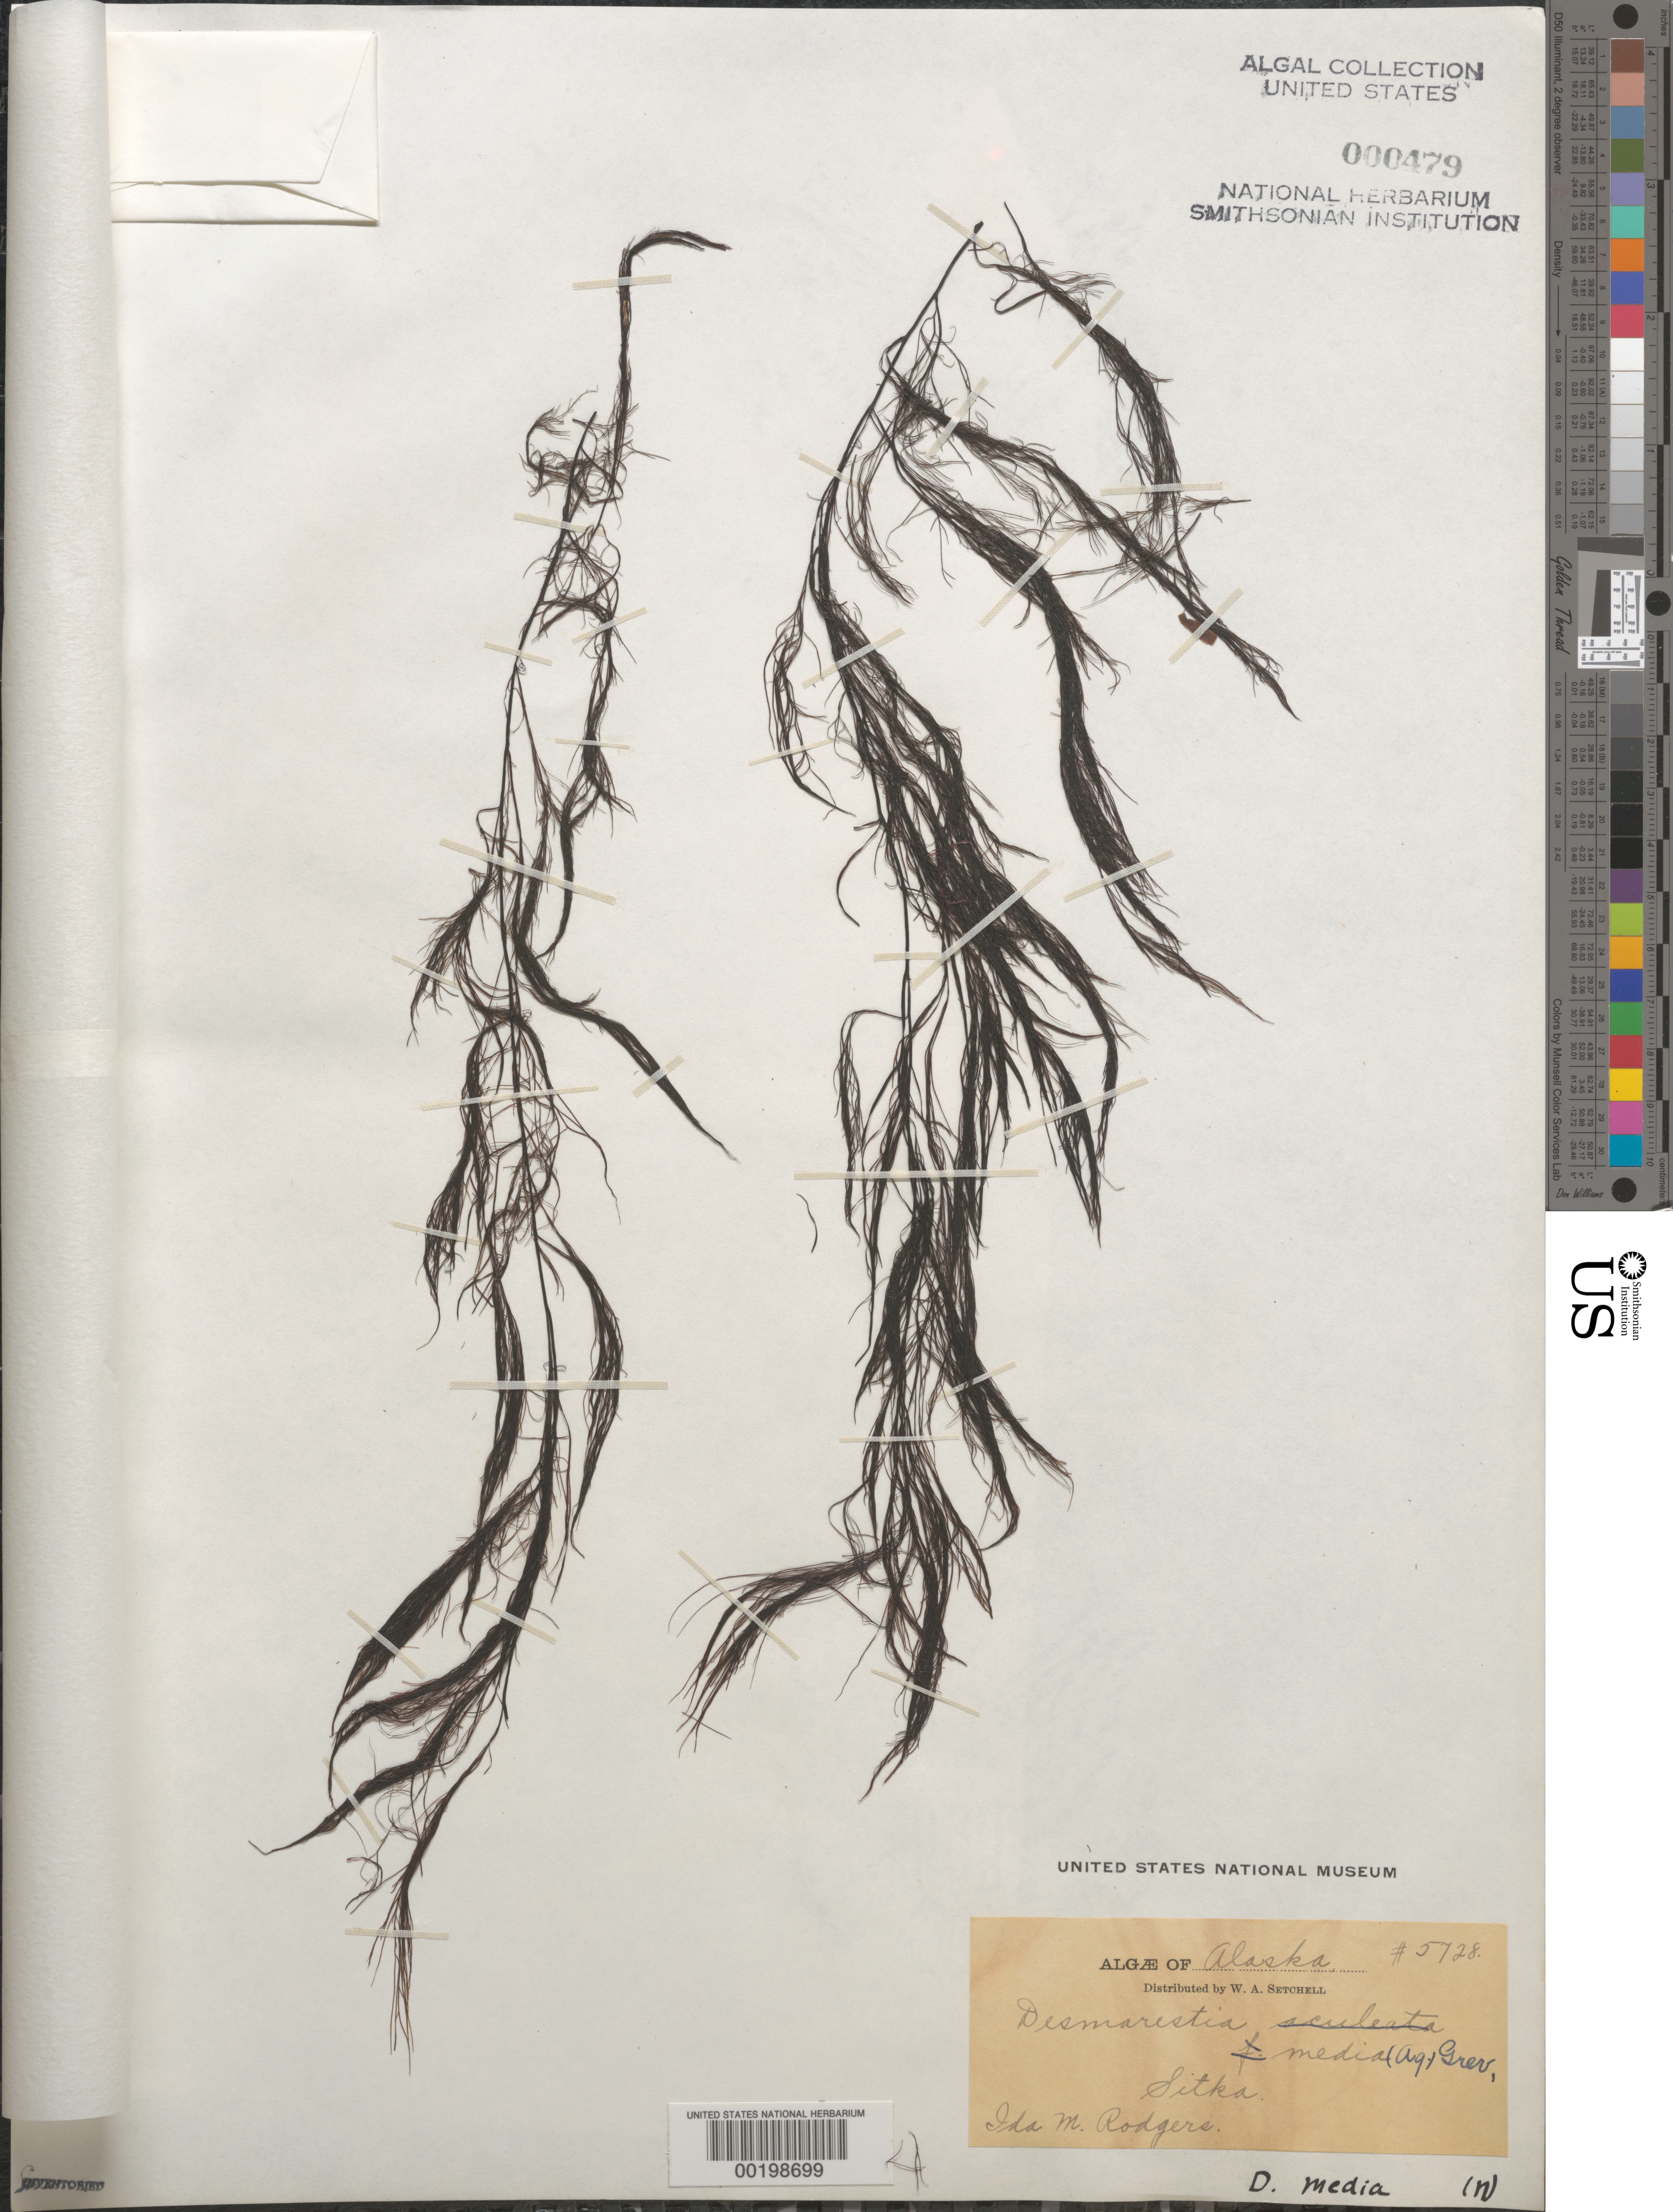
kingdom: Chromista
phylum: Ochrophyta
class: Phaeophyceae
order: Desmarestiales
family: Desmarestiaceae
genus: Desmarestia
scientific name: Desmarestia aculeata f. media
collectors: I. Rodgers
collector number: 5728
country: United States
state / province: Alaska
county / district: Sitka Division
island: Baranof Island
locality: Sitka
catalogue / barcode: US 479